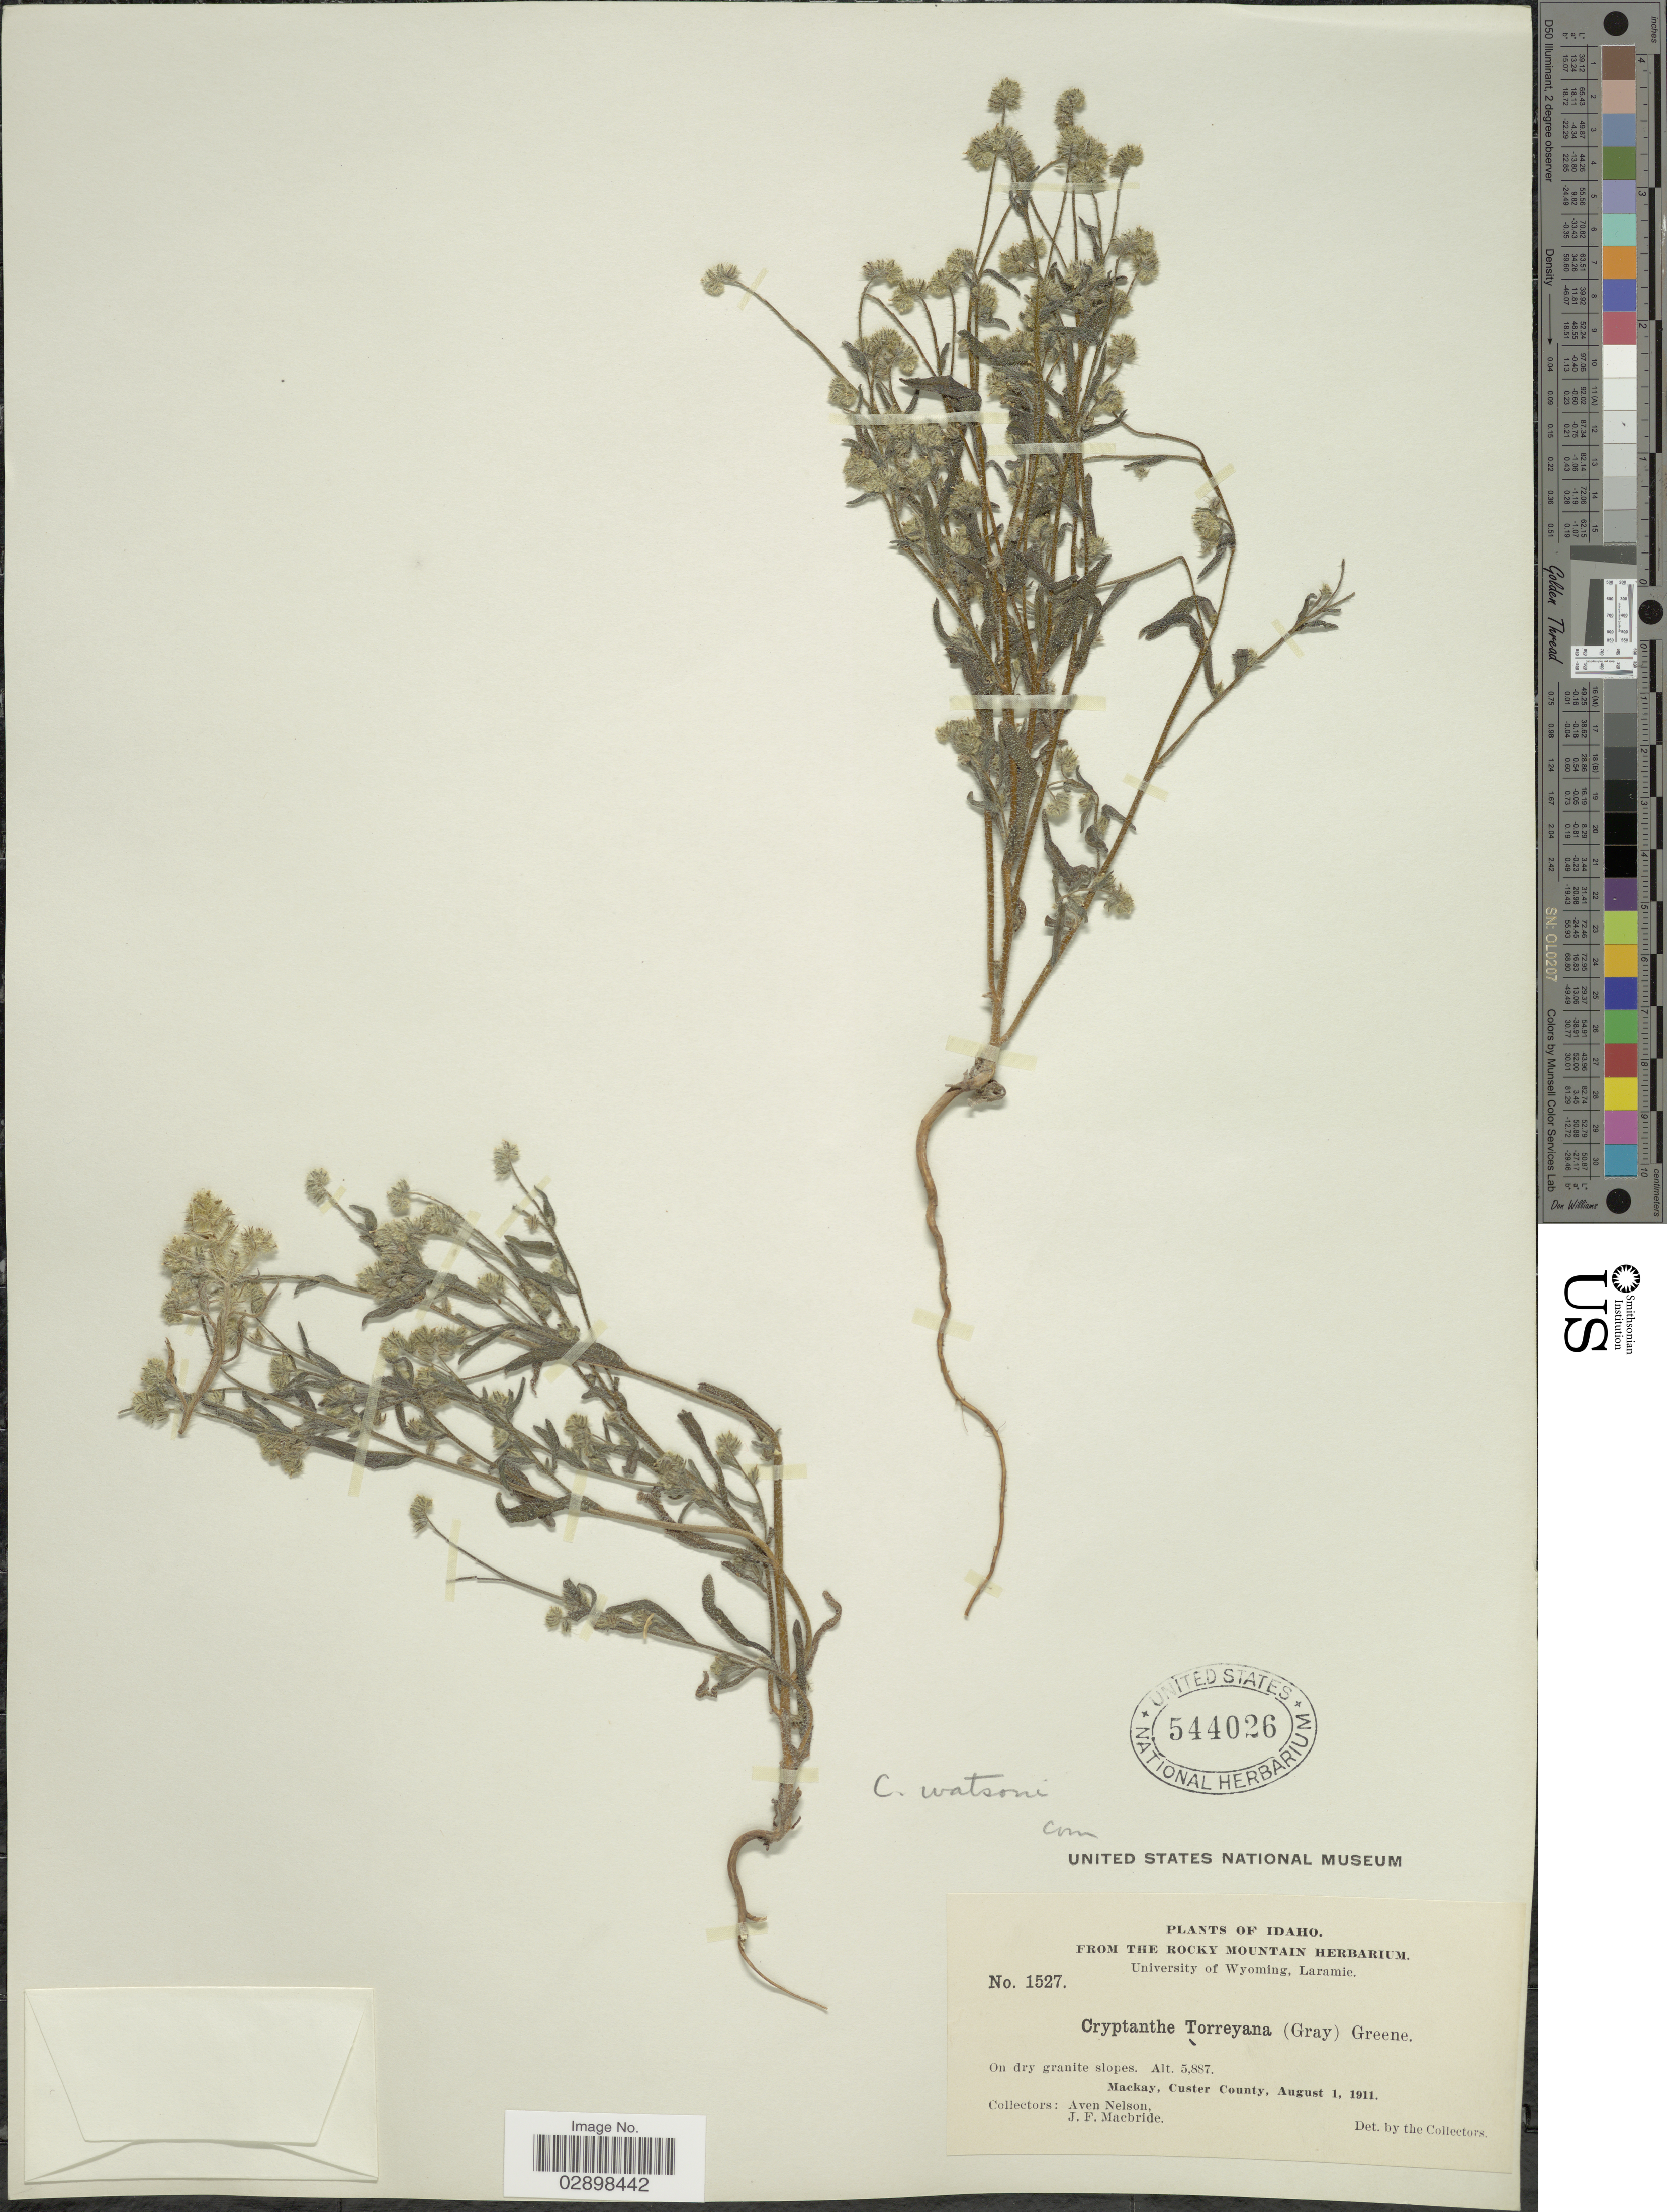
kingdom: Plantae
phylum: Tracheophyta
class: Magnoliopsida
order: Boraginales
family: Boraginaceae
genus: Cryptantha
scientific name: Cryptantha watsonii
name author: (A. Gray) Greene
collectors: A. Nelson & J. F. Macbride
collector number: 1527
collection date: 1911-08-01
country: United States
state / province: Idaho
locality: Mackay, Custer County.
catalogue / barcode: US 544026